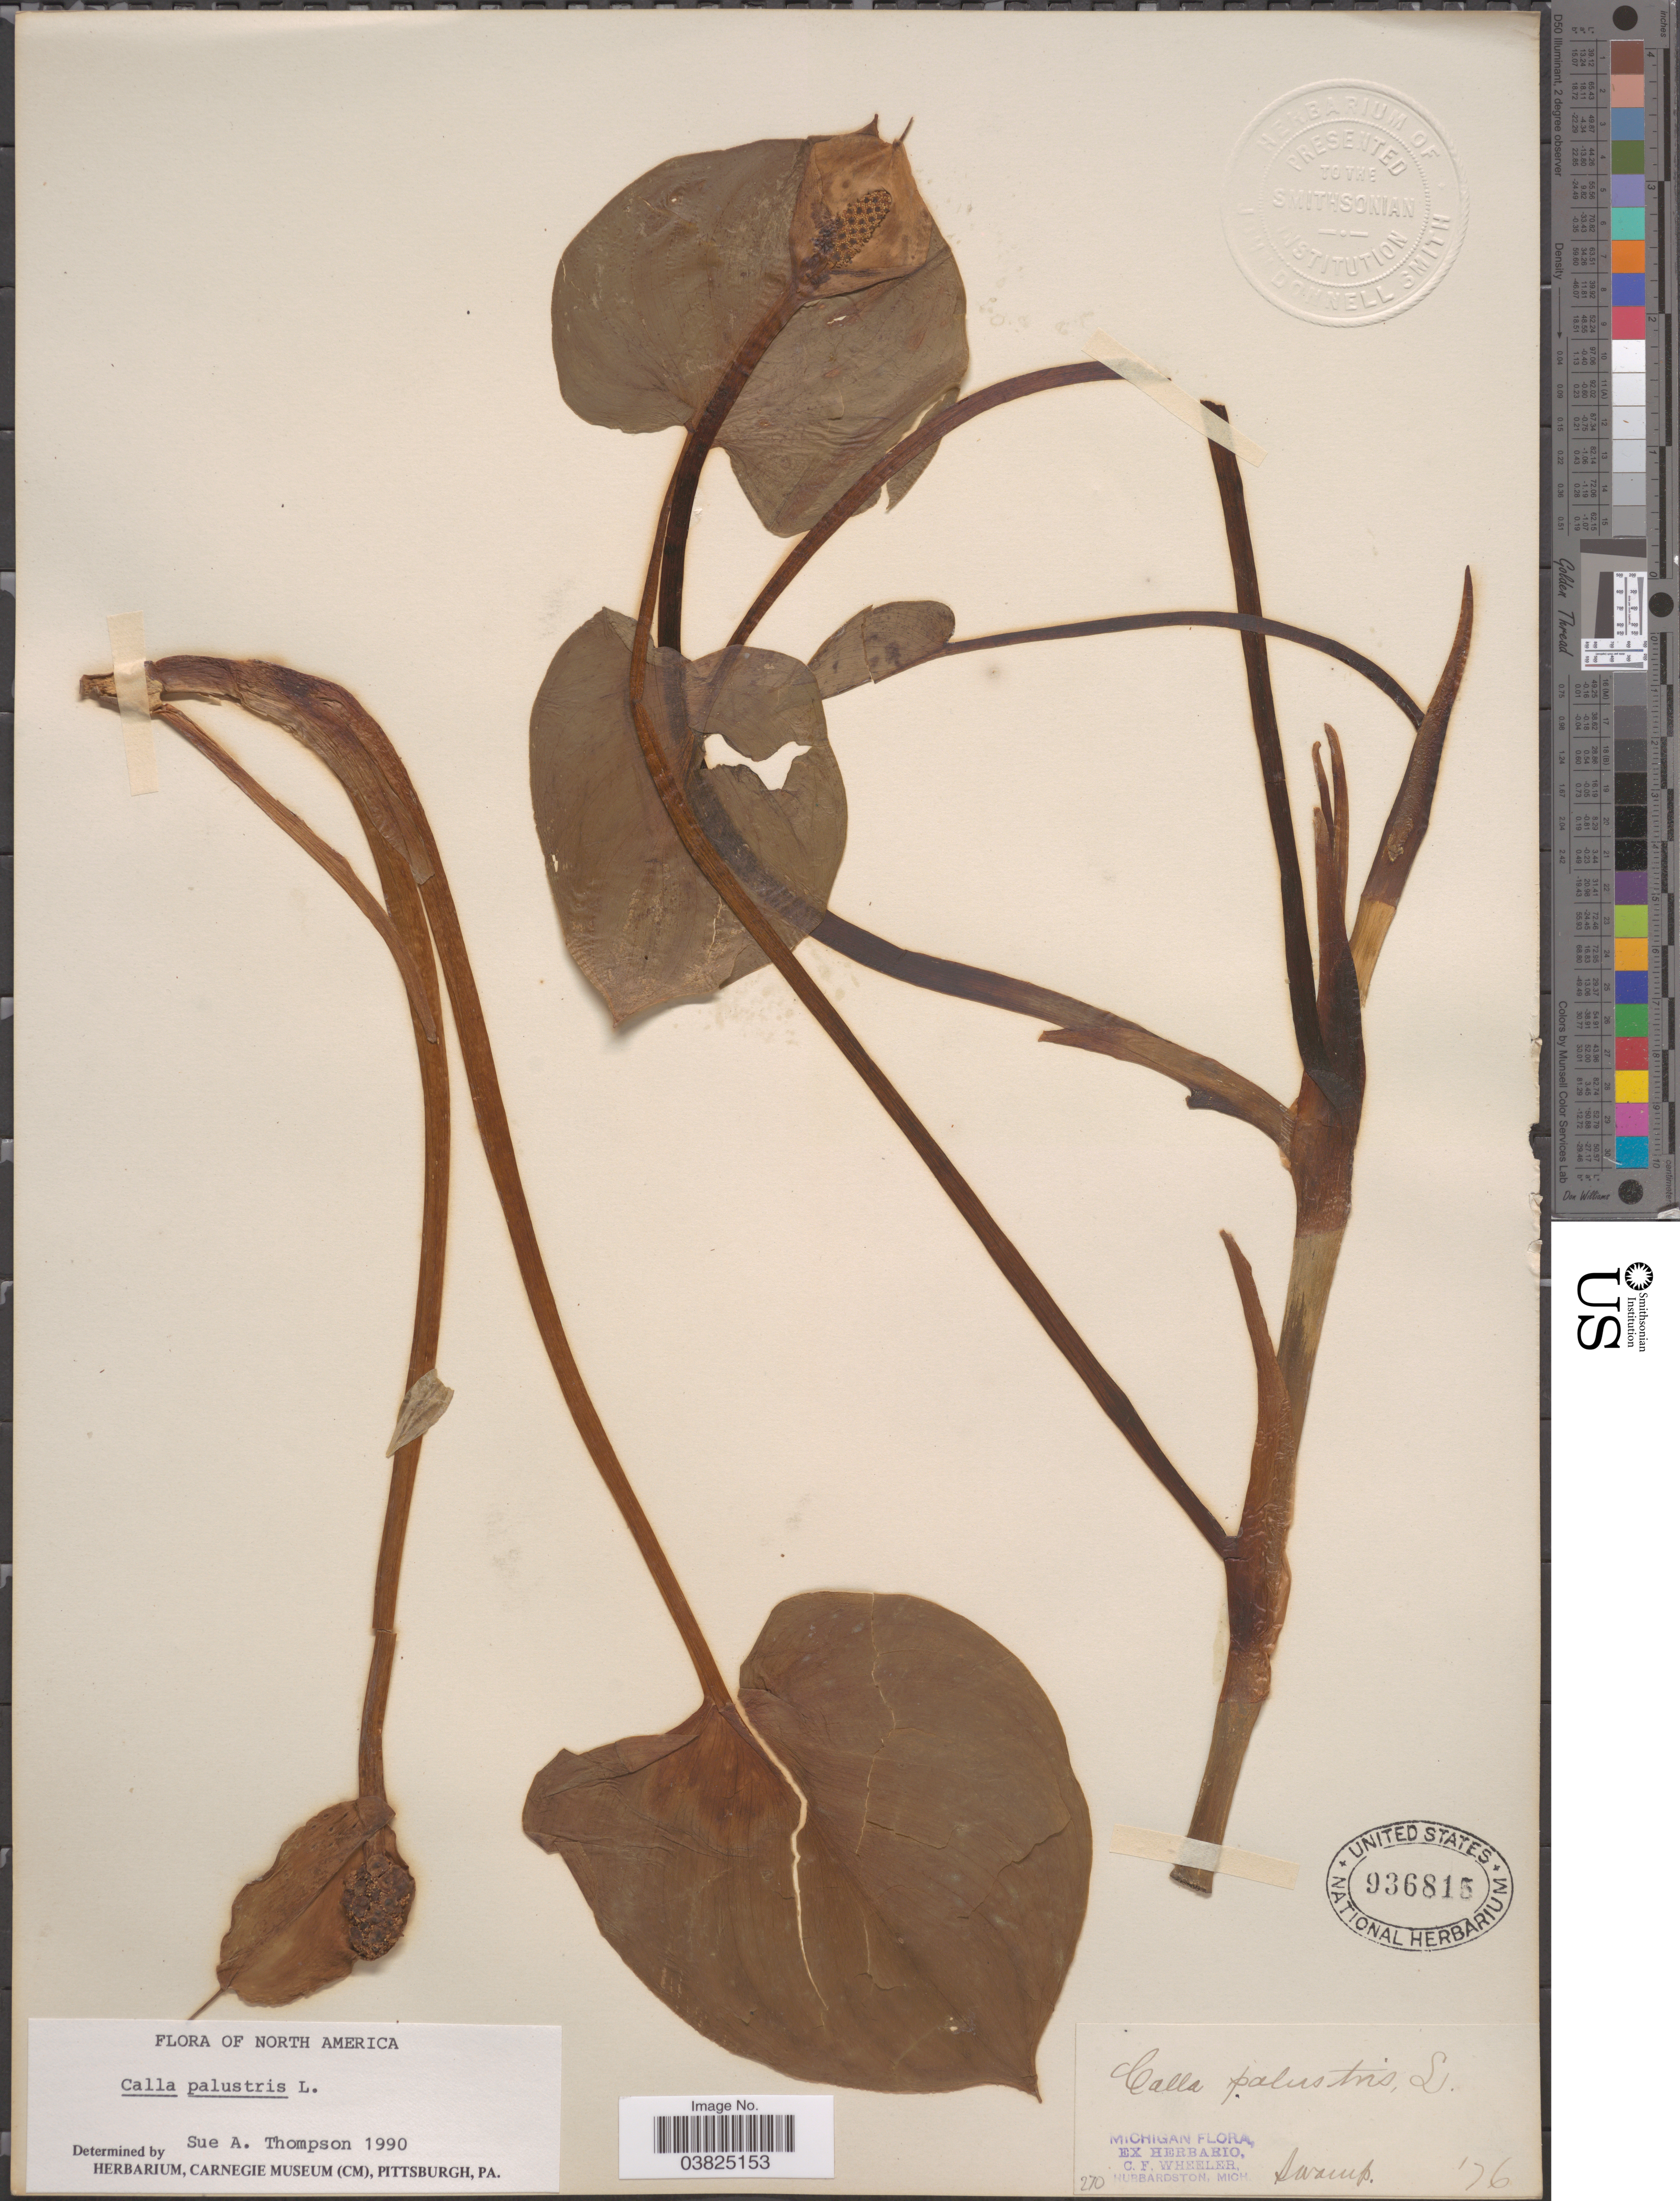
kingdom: Plantae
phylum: Tracheophyta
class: Liliopsida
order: Alismatales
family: Araceae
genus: Calla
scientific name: Calla palustris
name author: L.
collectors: Ex Herb. C. F. Wheeler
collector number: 270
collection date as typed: Transcribed d/m/y: //76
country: United States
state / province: Michigan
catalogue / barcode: US 936815